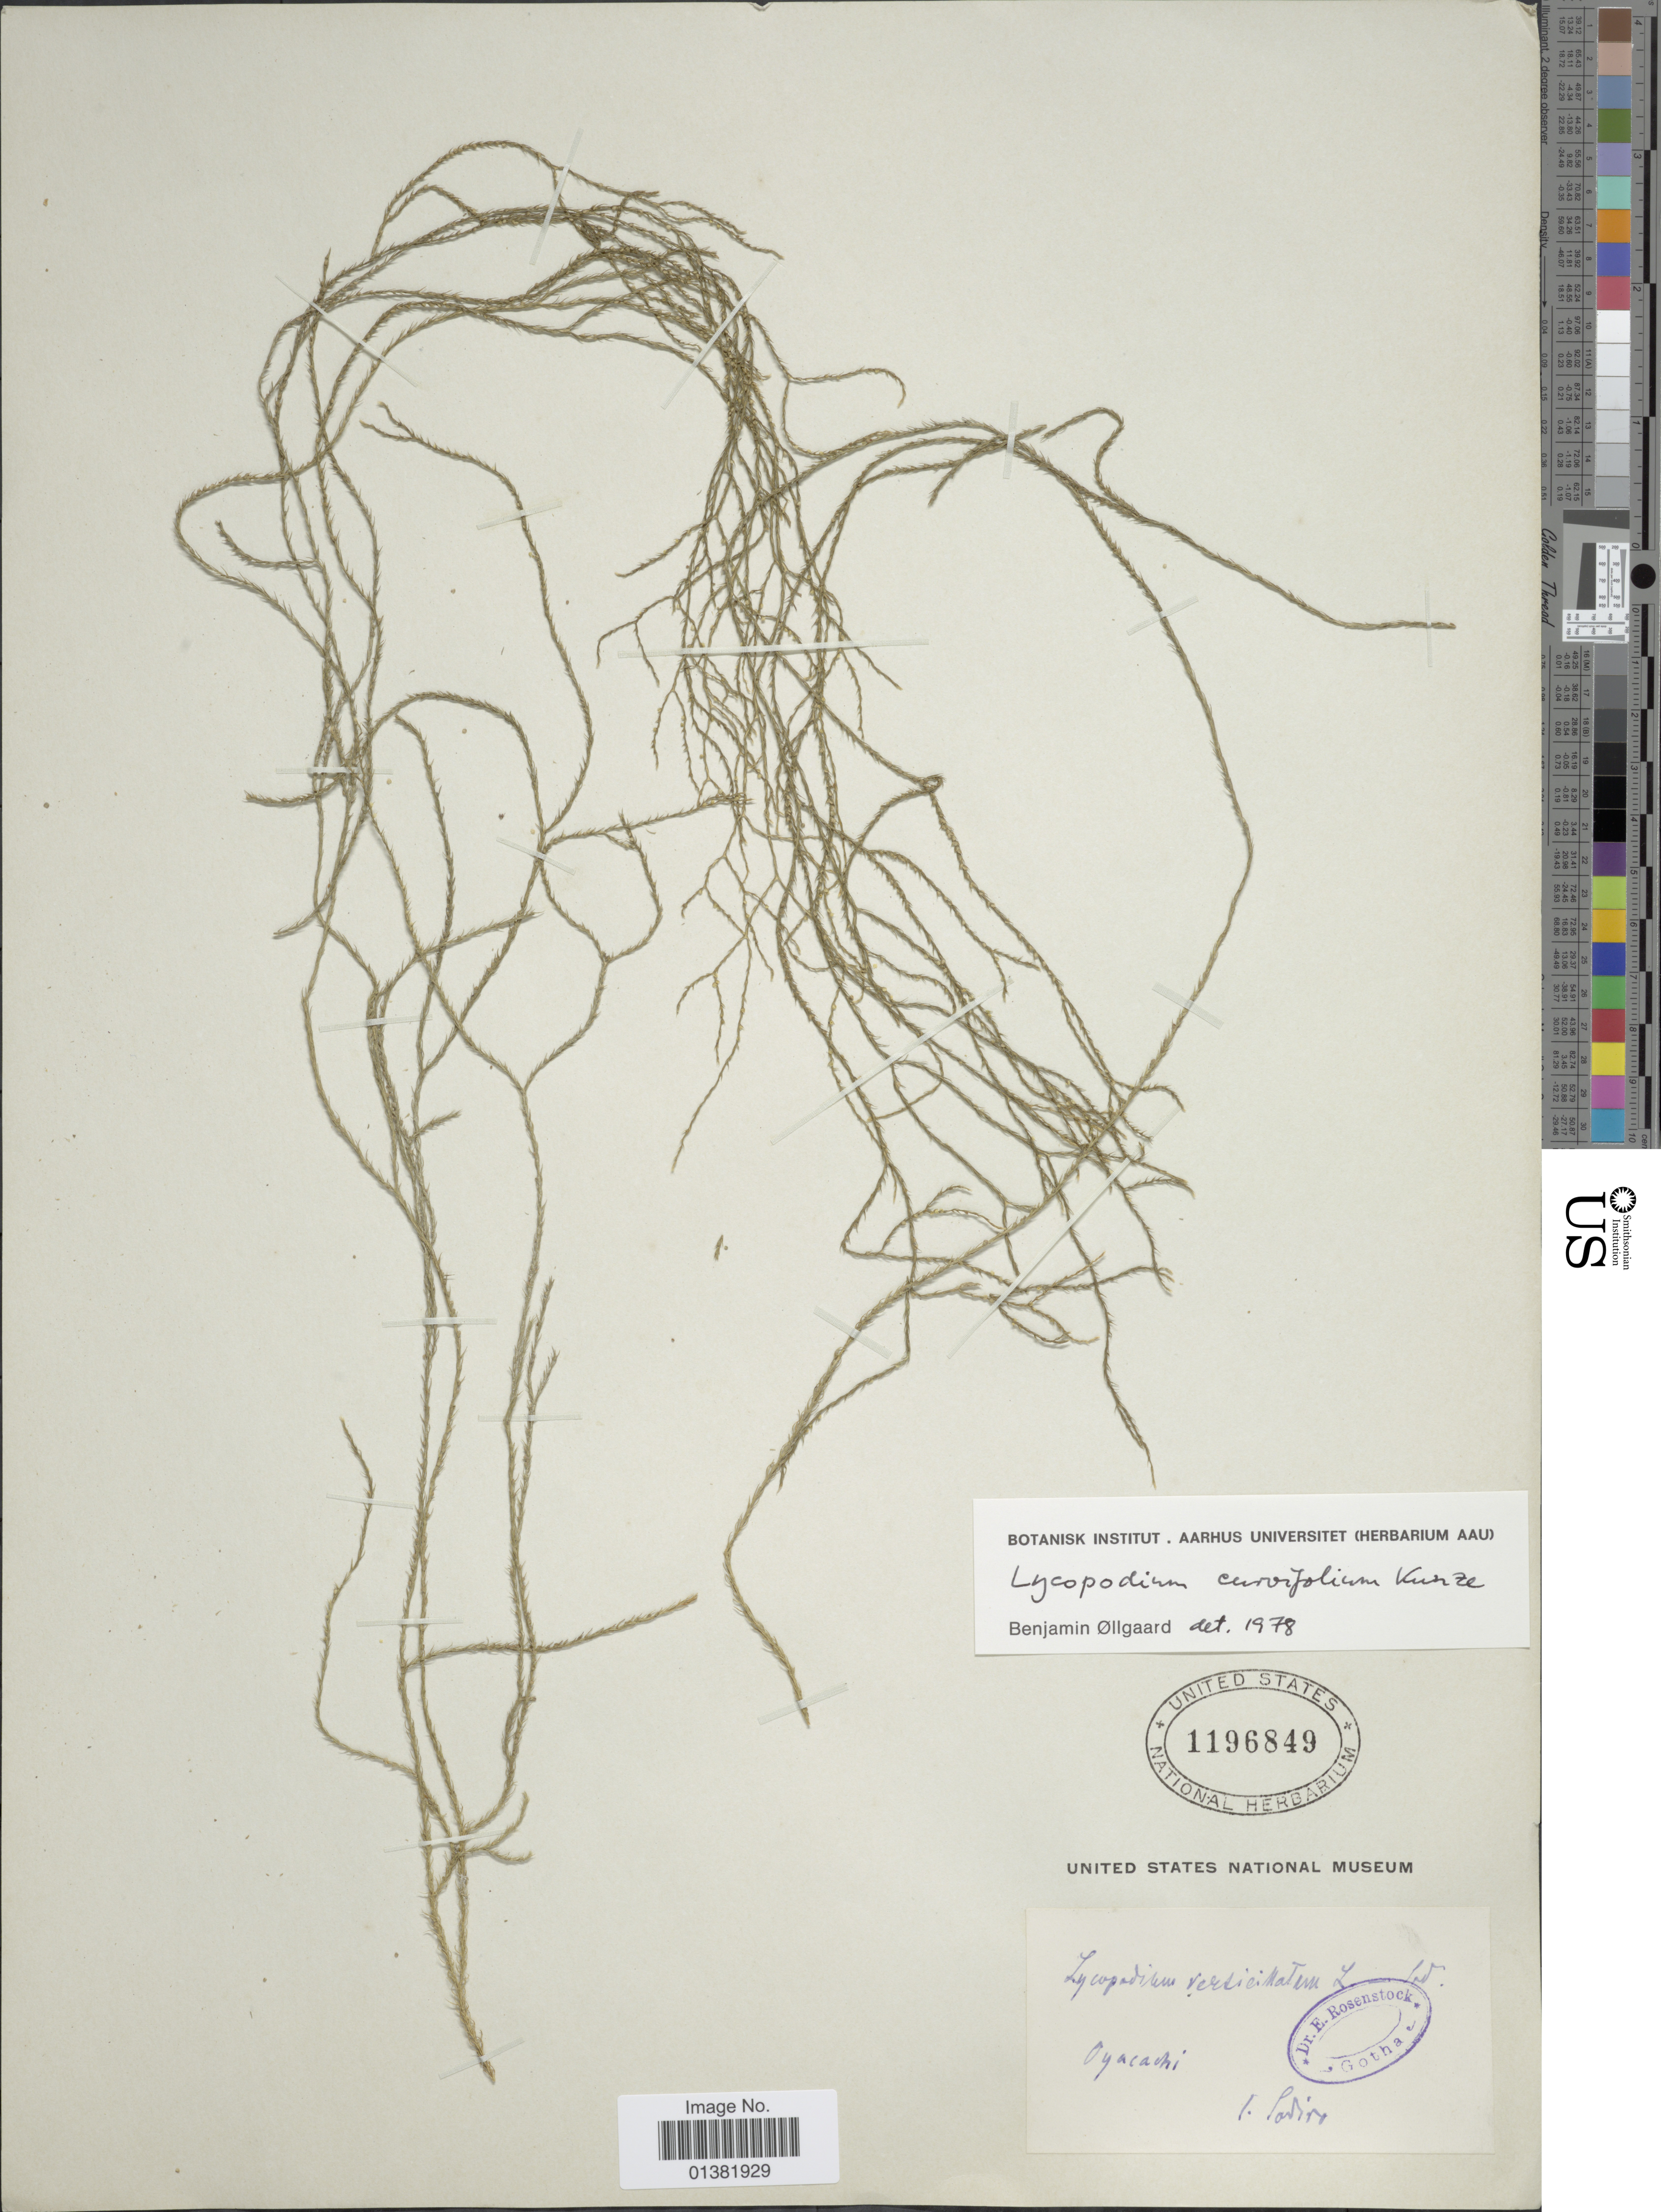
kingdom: Plantae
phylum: Tracheophyta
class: Lycopodiopsida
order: Lycopodiales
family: Lycopodiaceae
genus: Phlegmariurus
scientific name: Phlegmariurus curvifolius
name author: (Kunze) B. Øllg.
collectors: L. Sodiro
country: Ecuador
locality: Oyacachi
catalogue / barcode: US 1196849